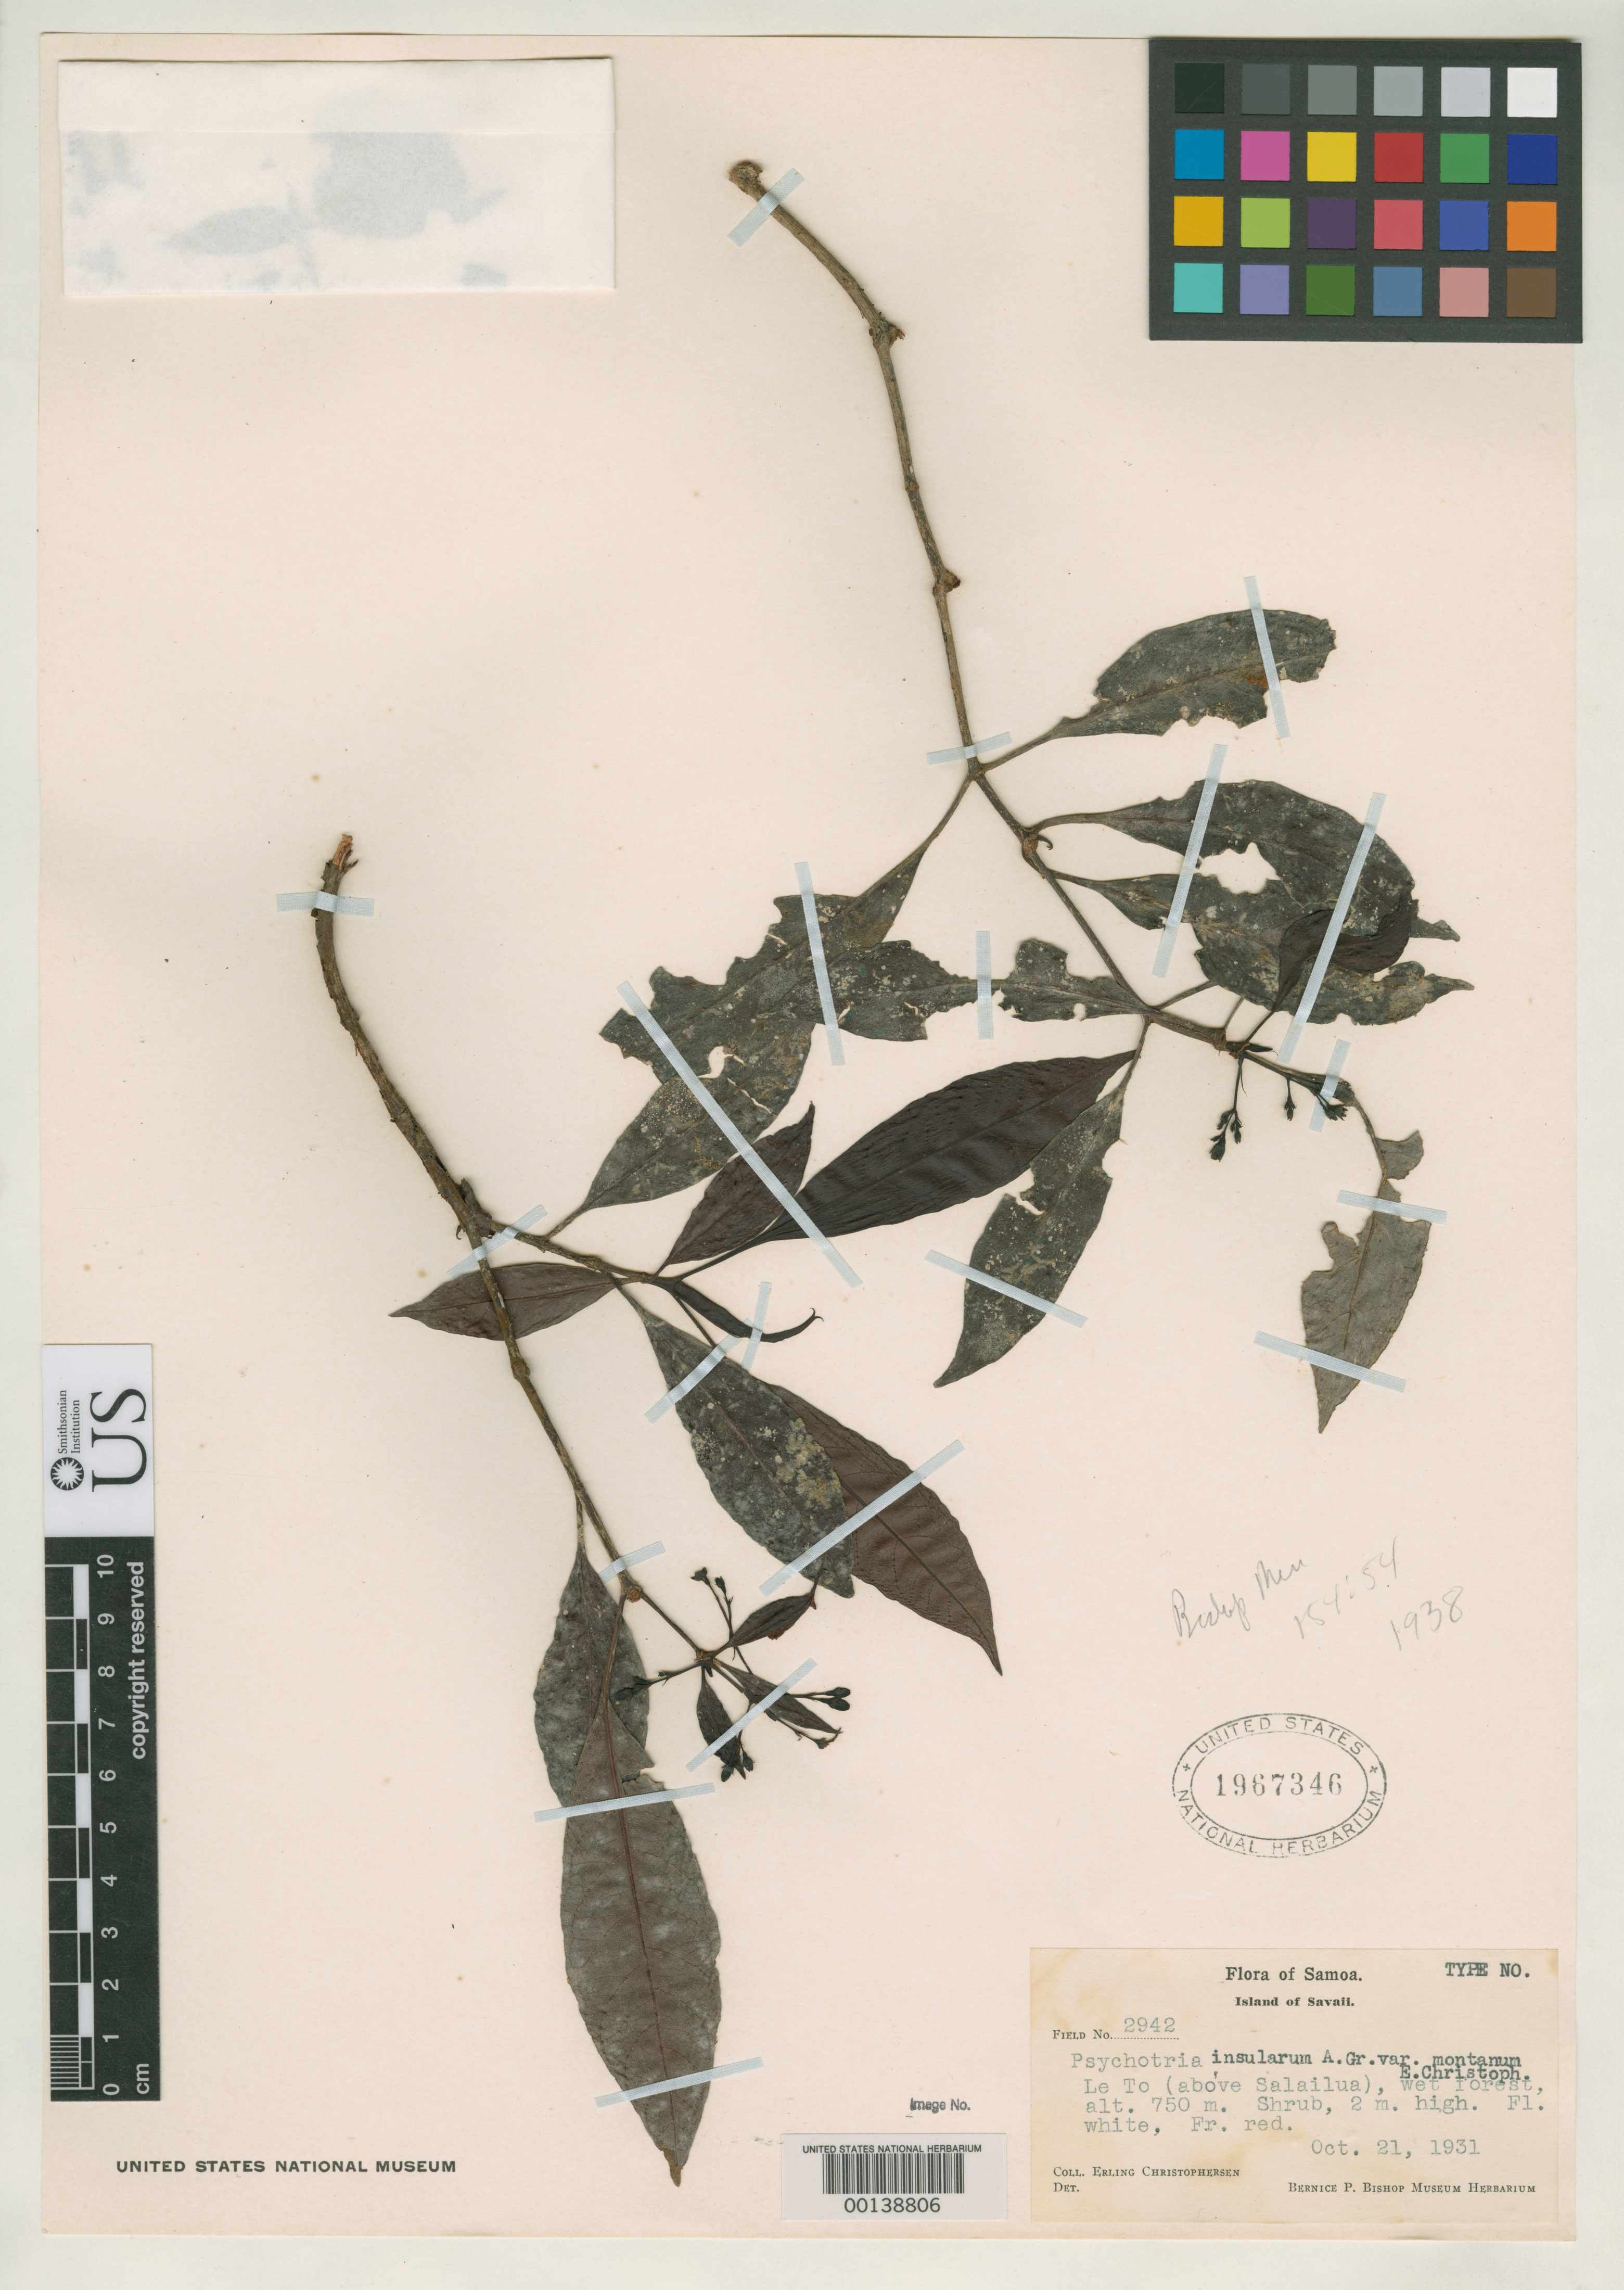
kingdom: Plantae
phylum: Tracheophyta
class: Magnoliopsida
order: Gentianales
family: Rubiaceae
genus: Psychotria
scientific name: Psychotria insularum var. montanum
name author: Christoph.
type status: Isotype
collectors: E. Christophersen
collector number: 2942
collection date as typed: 21 Oct 1931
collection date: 1931-10-21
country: Samoa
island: Savai'i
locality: Above Salailua. [Western Samoa]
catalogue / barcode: US 1967346